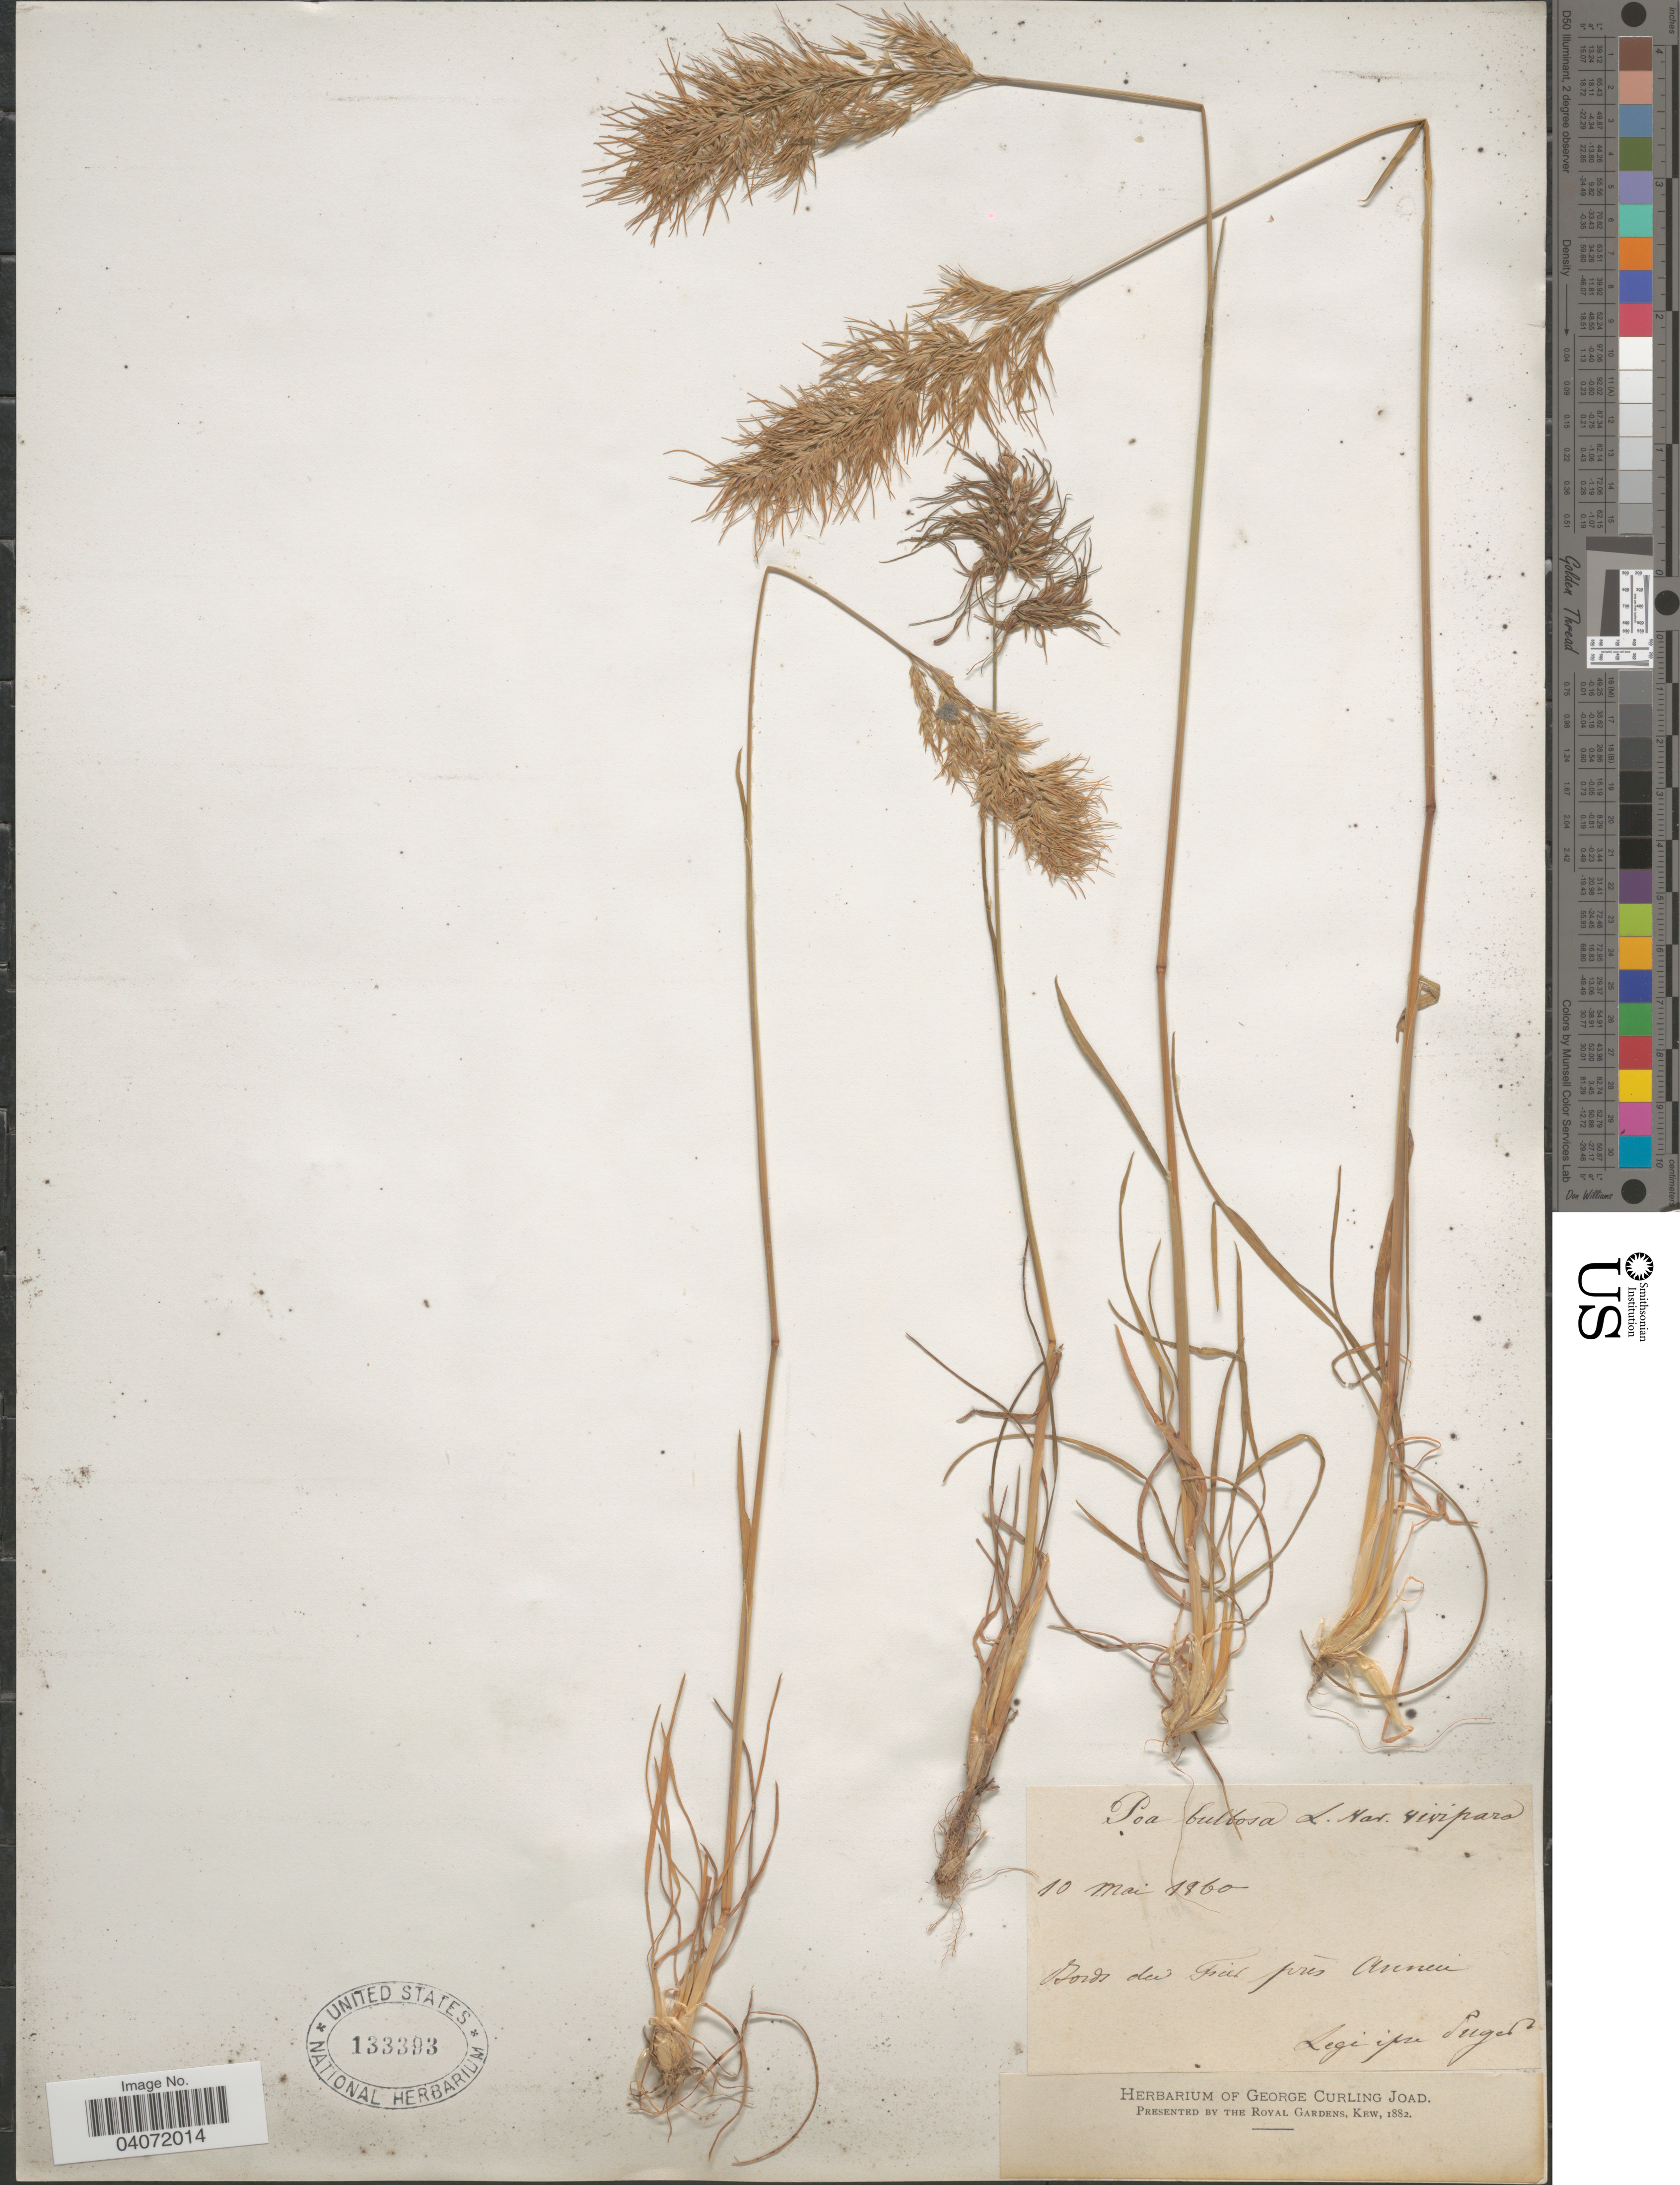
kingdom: Plantae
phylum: Tracheophyta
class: Liliopsida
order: Poales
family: Poaceae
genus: Poa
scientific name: Poa bulbosa subsp. bulbosa var. vivipara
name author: Koeler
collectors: -. Puget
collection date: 1860-05-10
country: France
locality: Bords du Trier prés Anneci.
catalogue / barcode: US 133393